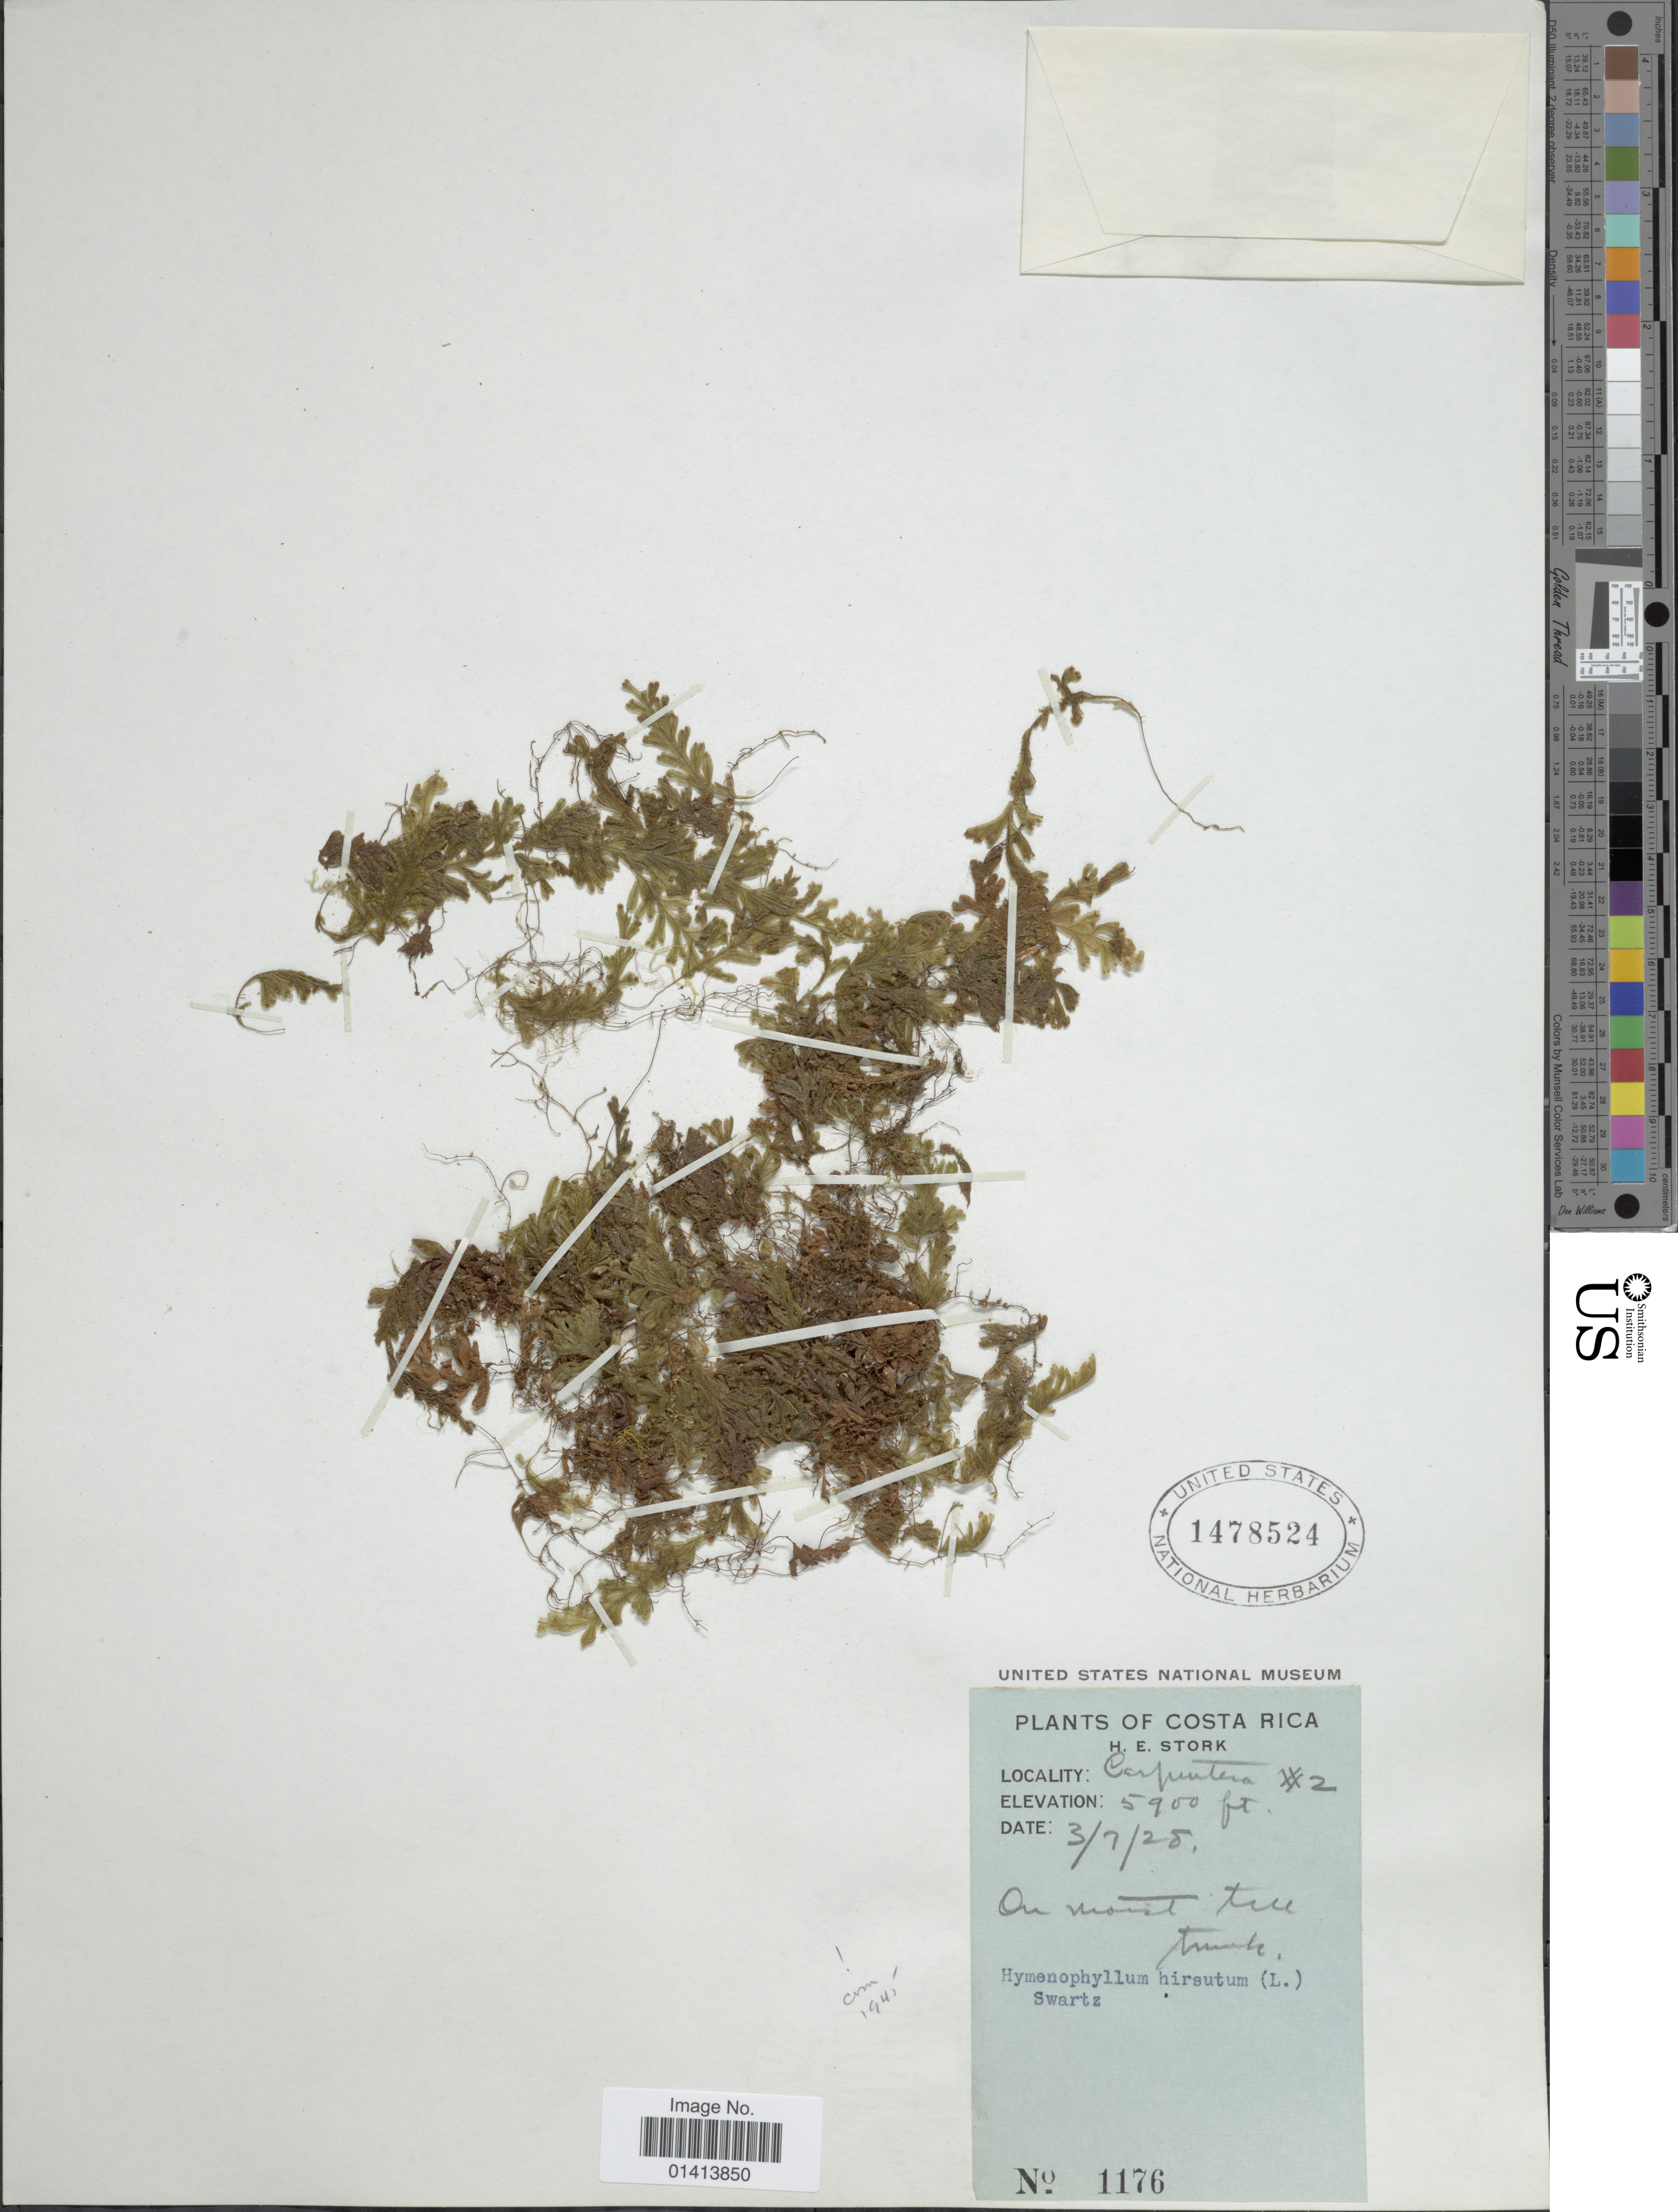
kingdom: Plantae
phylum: Tracheophyta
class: Polypodiopsida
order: Hymenophyllales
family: Hymenophyllaceae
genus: Hymenophyllum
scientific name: Hymenophyllum fragile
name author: (Hedw.) C.V. Morton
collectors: H. E. Stork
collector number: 1176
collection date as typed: Transcribed d/m/y: 3/7/28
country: Costa Rica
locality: Carpintera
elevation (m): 1798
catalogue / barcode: US 1478524